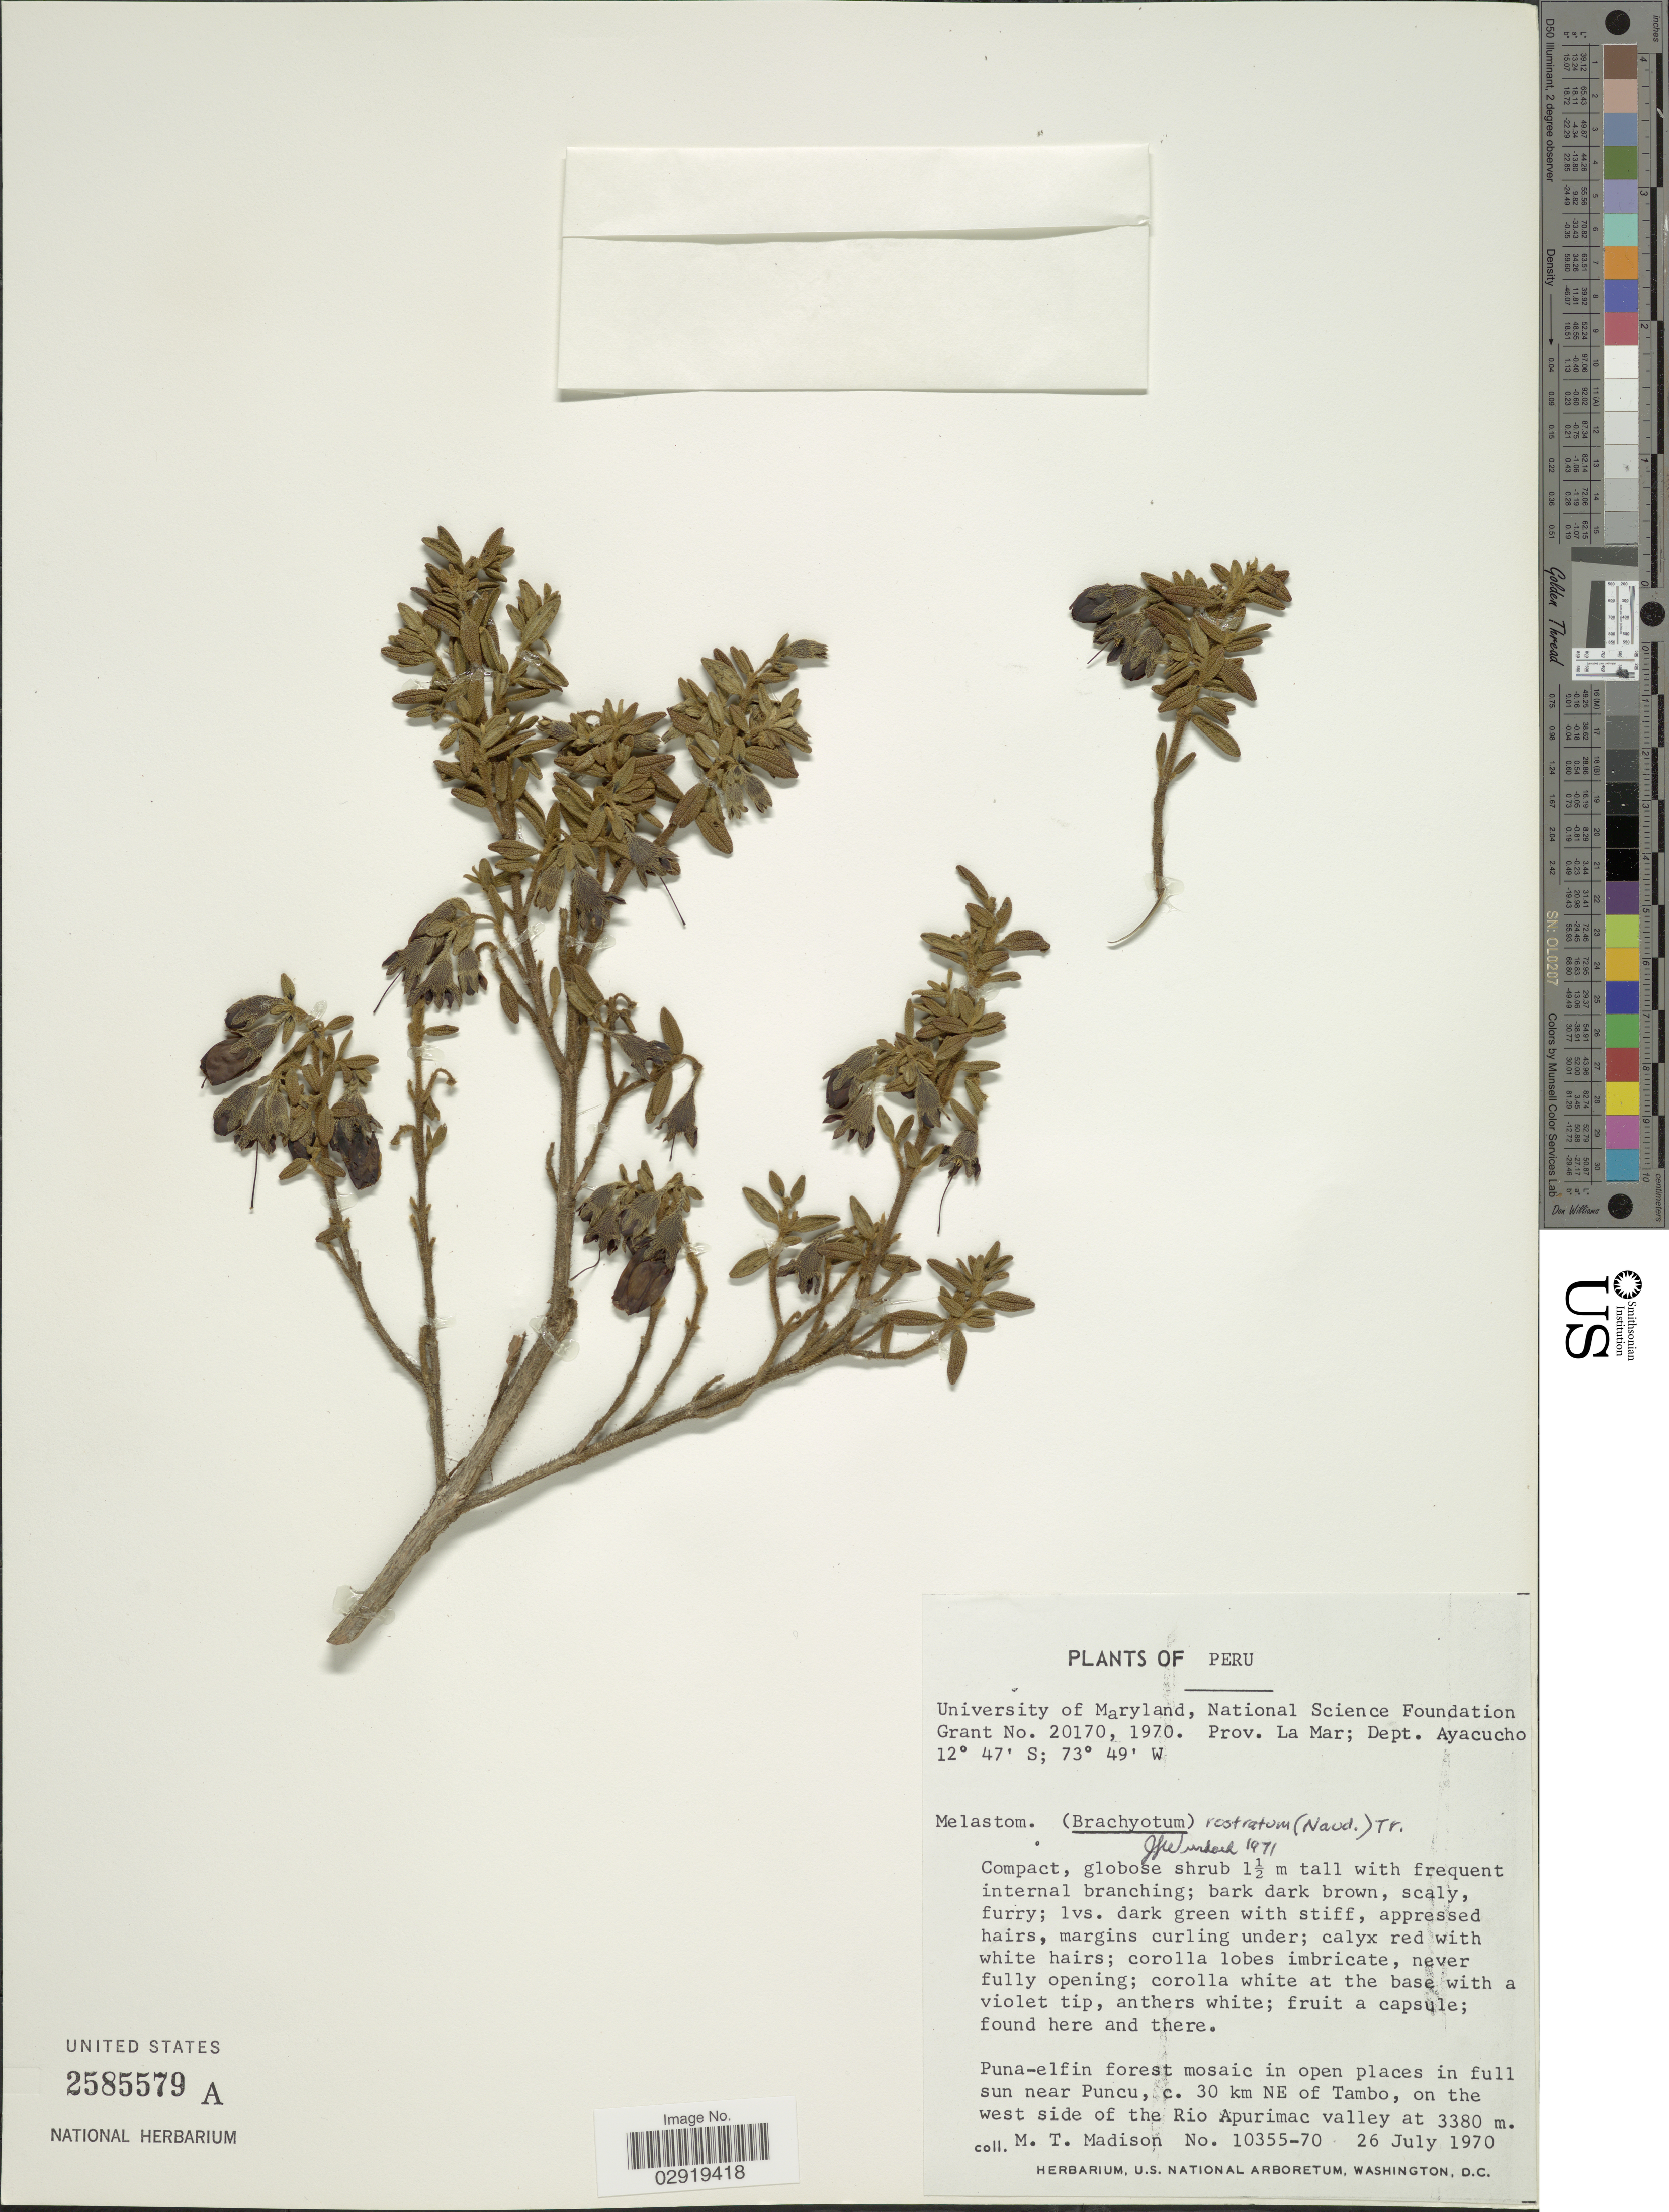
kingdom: Plantae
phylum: Tracheophyta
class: Magnoliopsida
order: Myrtales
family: Melastomataceae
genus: Brachyotum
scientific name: Brachyotum rostratum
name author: (Naudin) Triana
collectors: M. T. Madison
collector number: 10355-70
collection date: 1970-07-26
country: Peru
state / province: Ayacucho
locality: Prov. La Mar; Dept. Ayacucho. Near Puncu, c. 30 km NE of Tambo, on the west side of the Rio Apurimac valley.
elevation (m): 3380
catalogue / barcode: US 2585579A